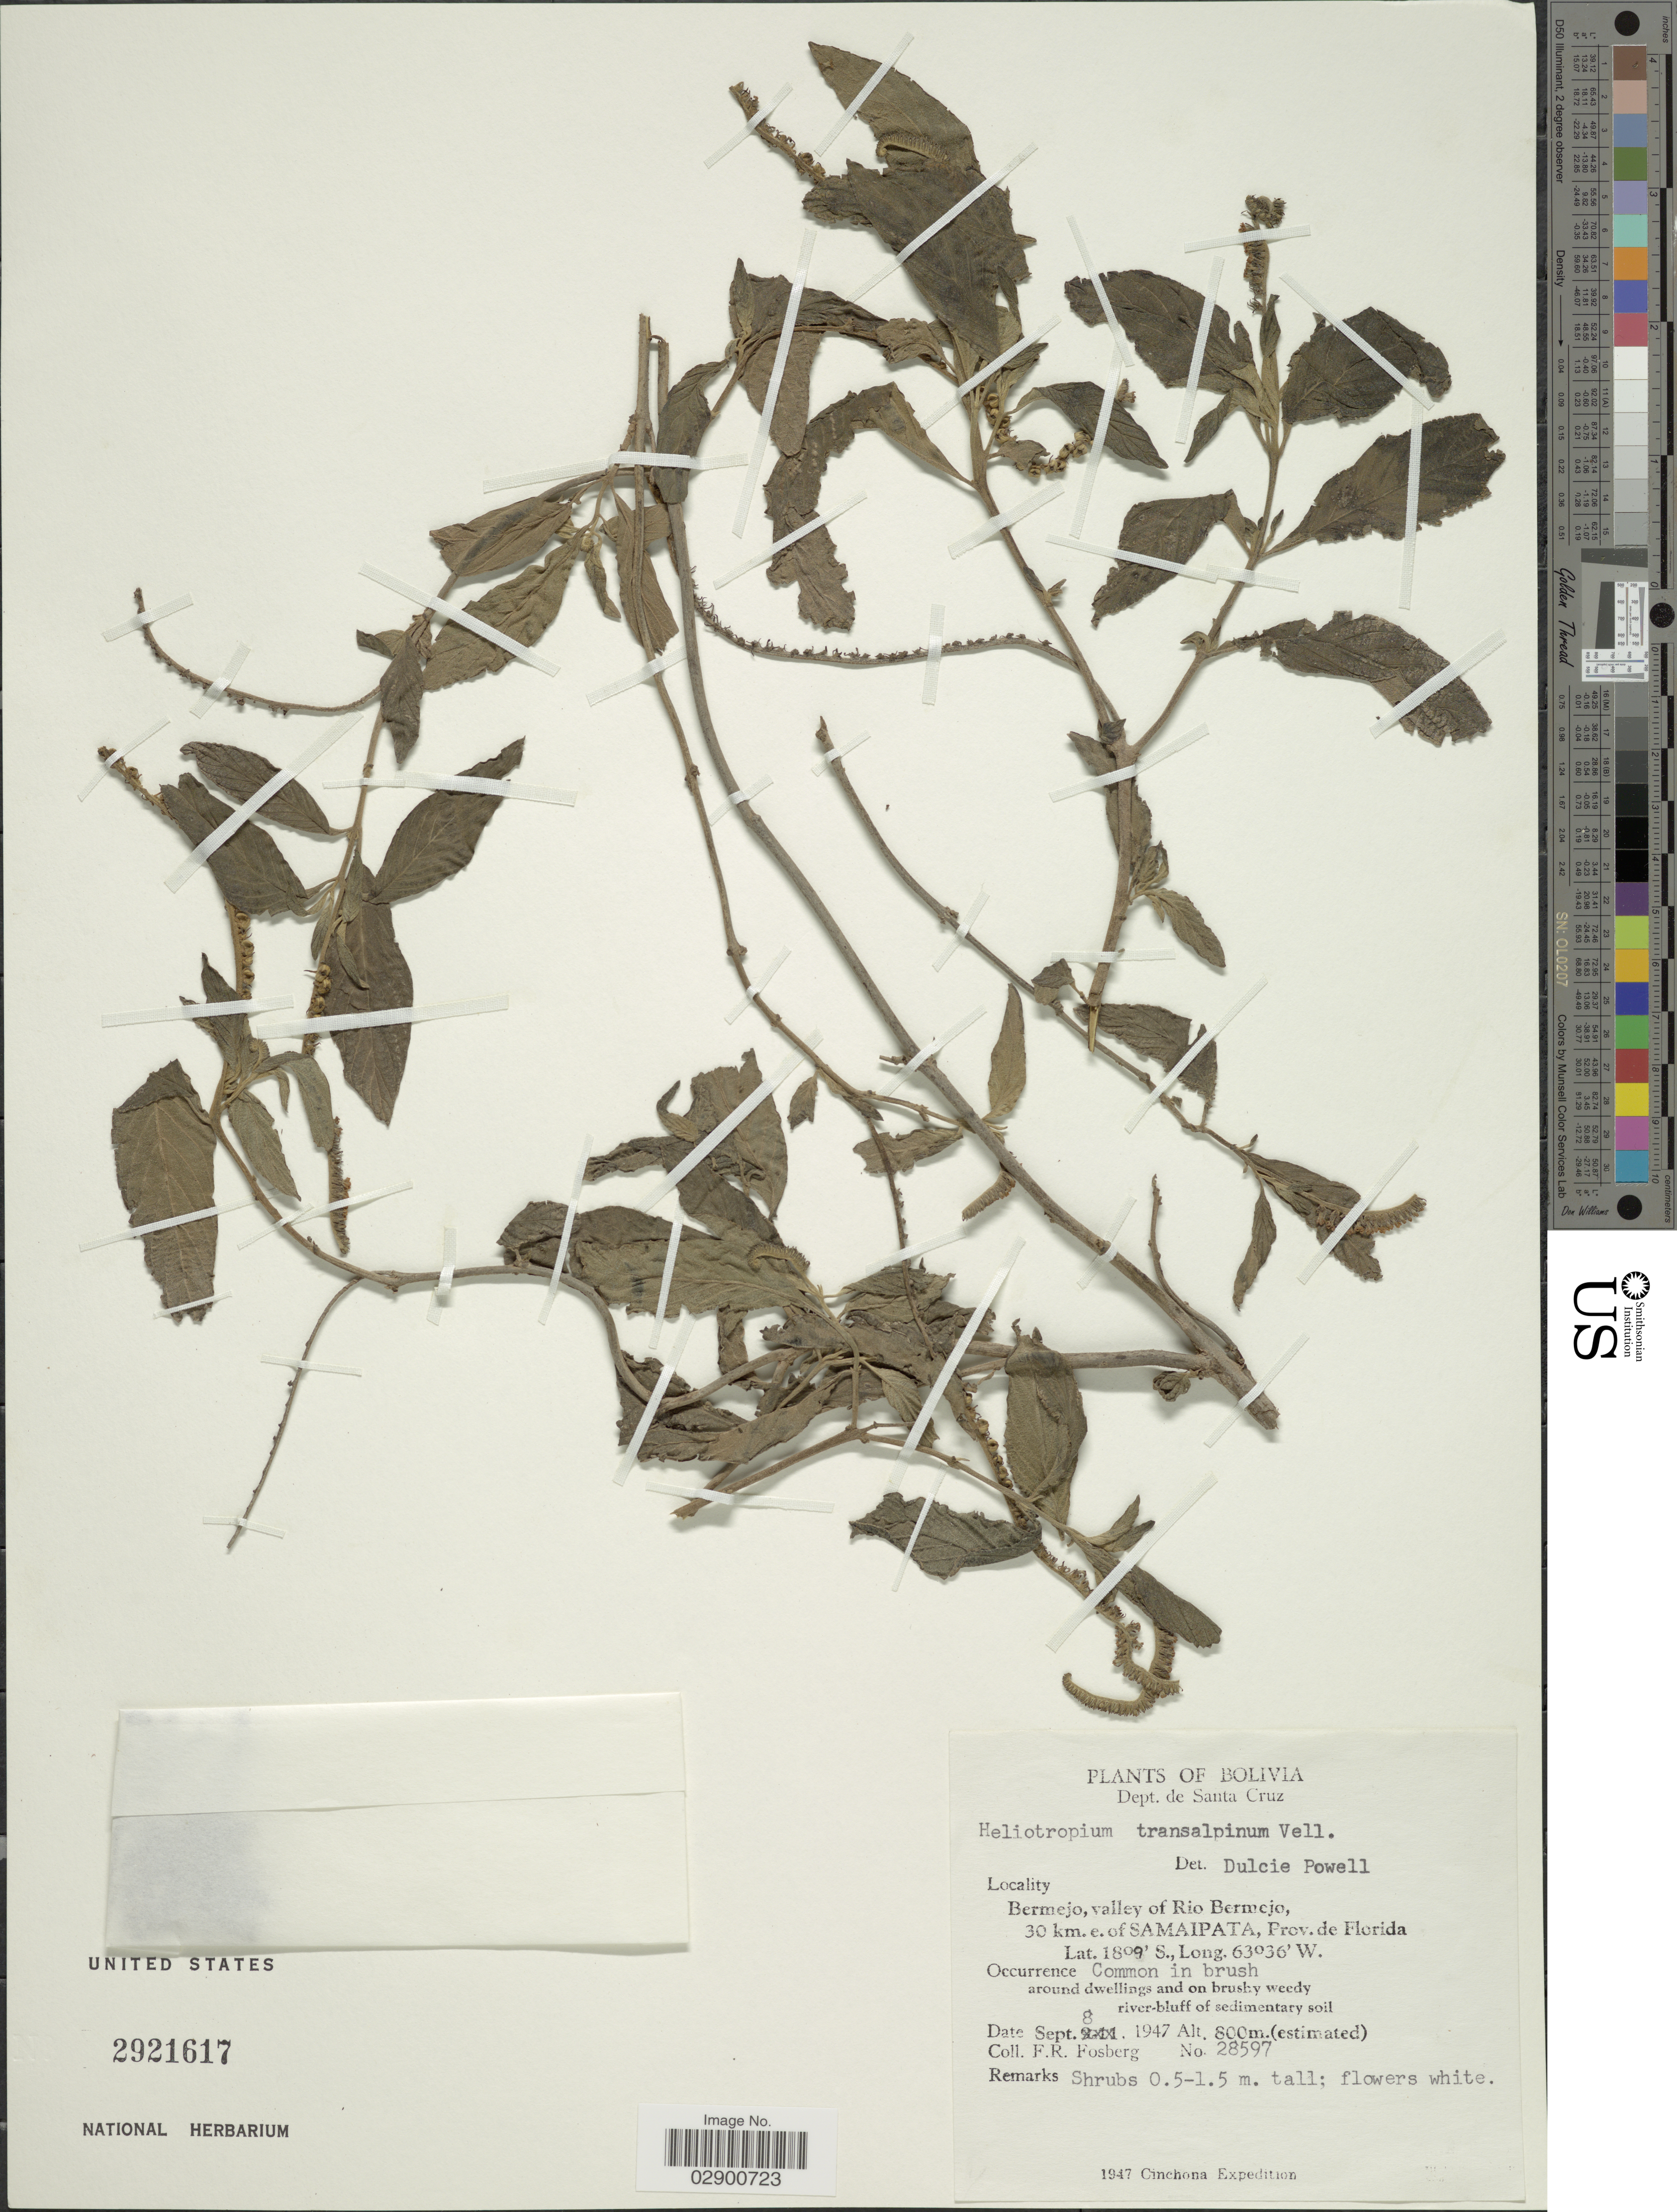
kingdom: Plantae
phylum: Tracheophyta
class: Magnoliopsida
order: Boraginales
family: Heliotropiaceae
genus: Heliotropium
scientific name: Heliotropium transalpinum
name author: Vell.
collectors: F. R. Fosberg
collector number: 28597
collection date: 1947-09-08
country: Bolivia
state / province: Santa Cruz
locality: Dept. de Santa Cruz. Bermejo, valley of Rio Bermejo, 30 km.e.of Samaipata, Prov. de Florida.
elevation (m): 800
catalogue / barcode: US 2921617